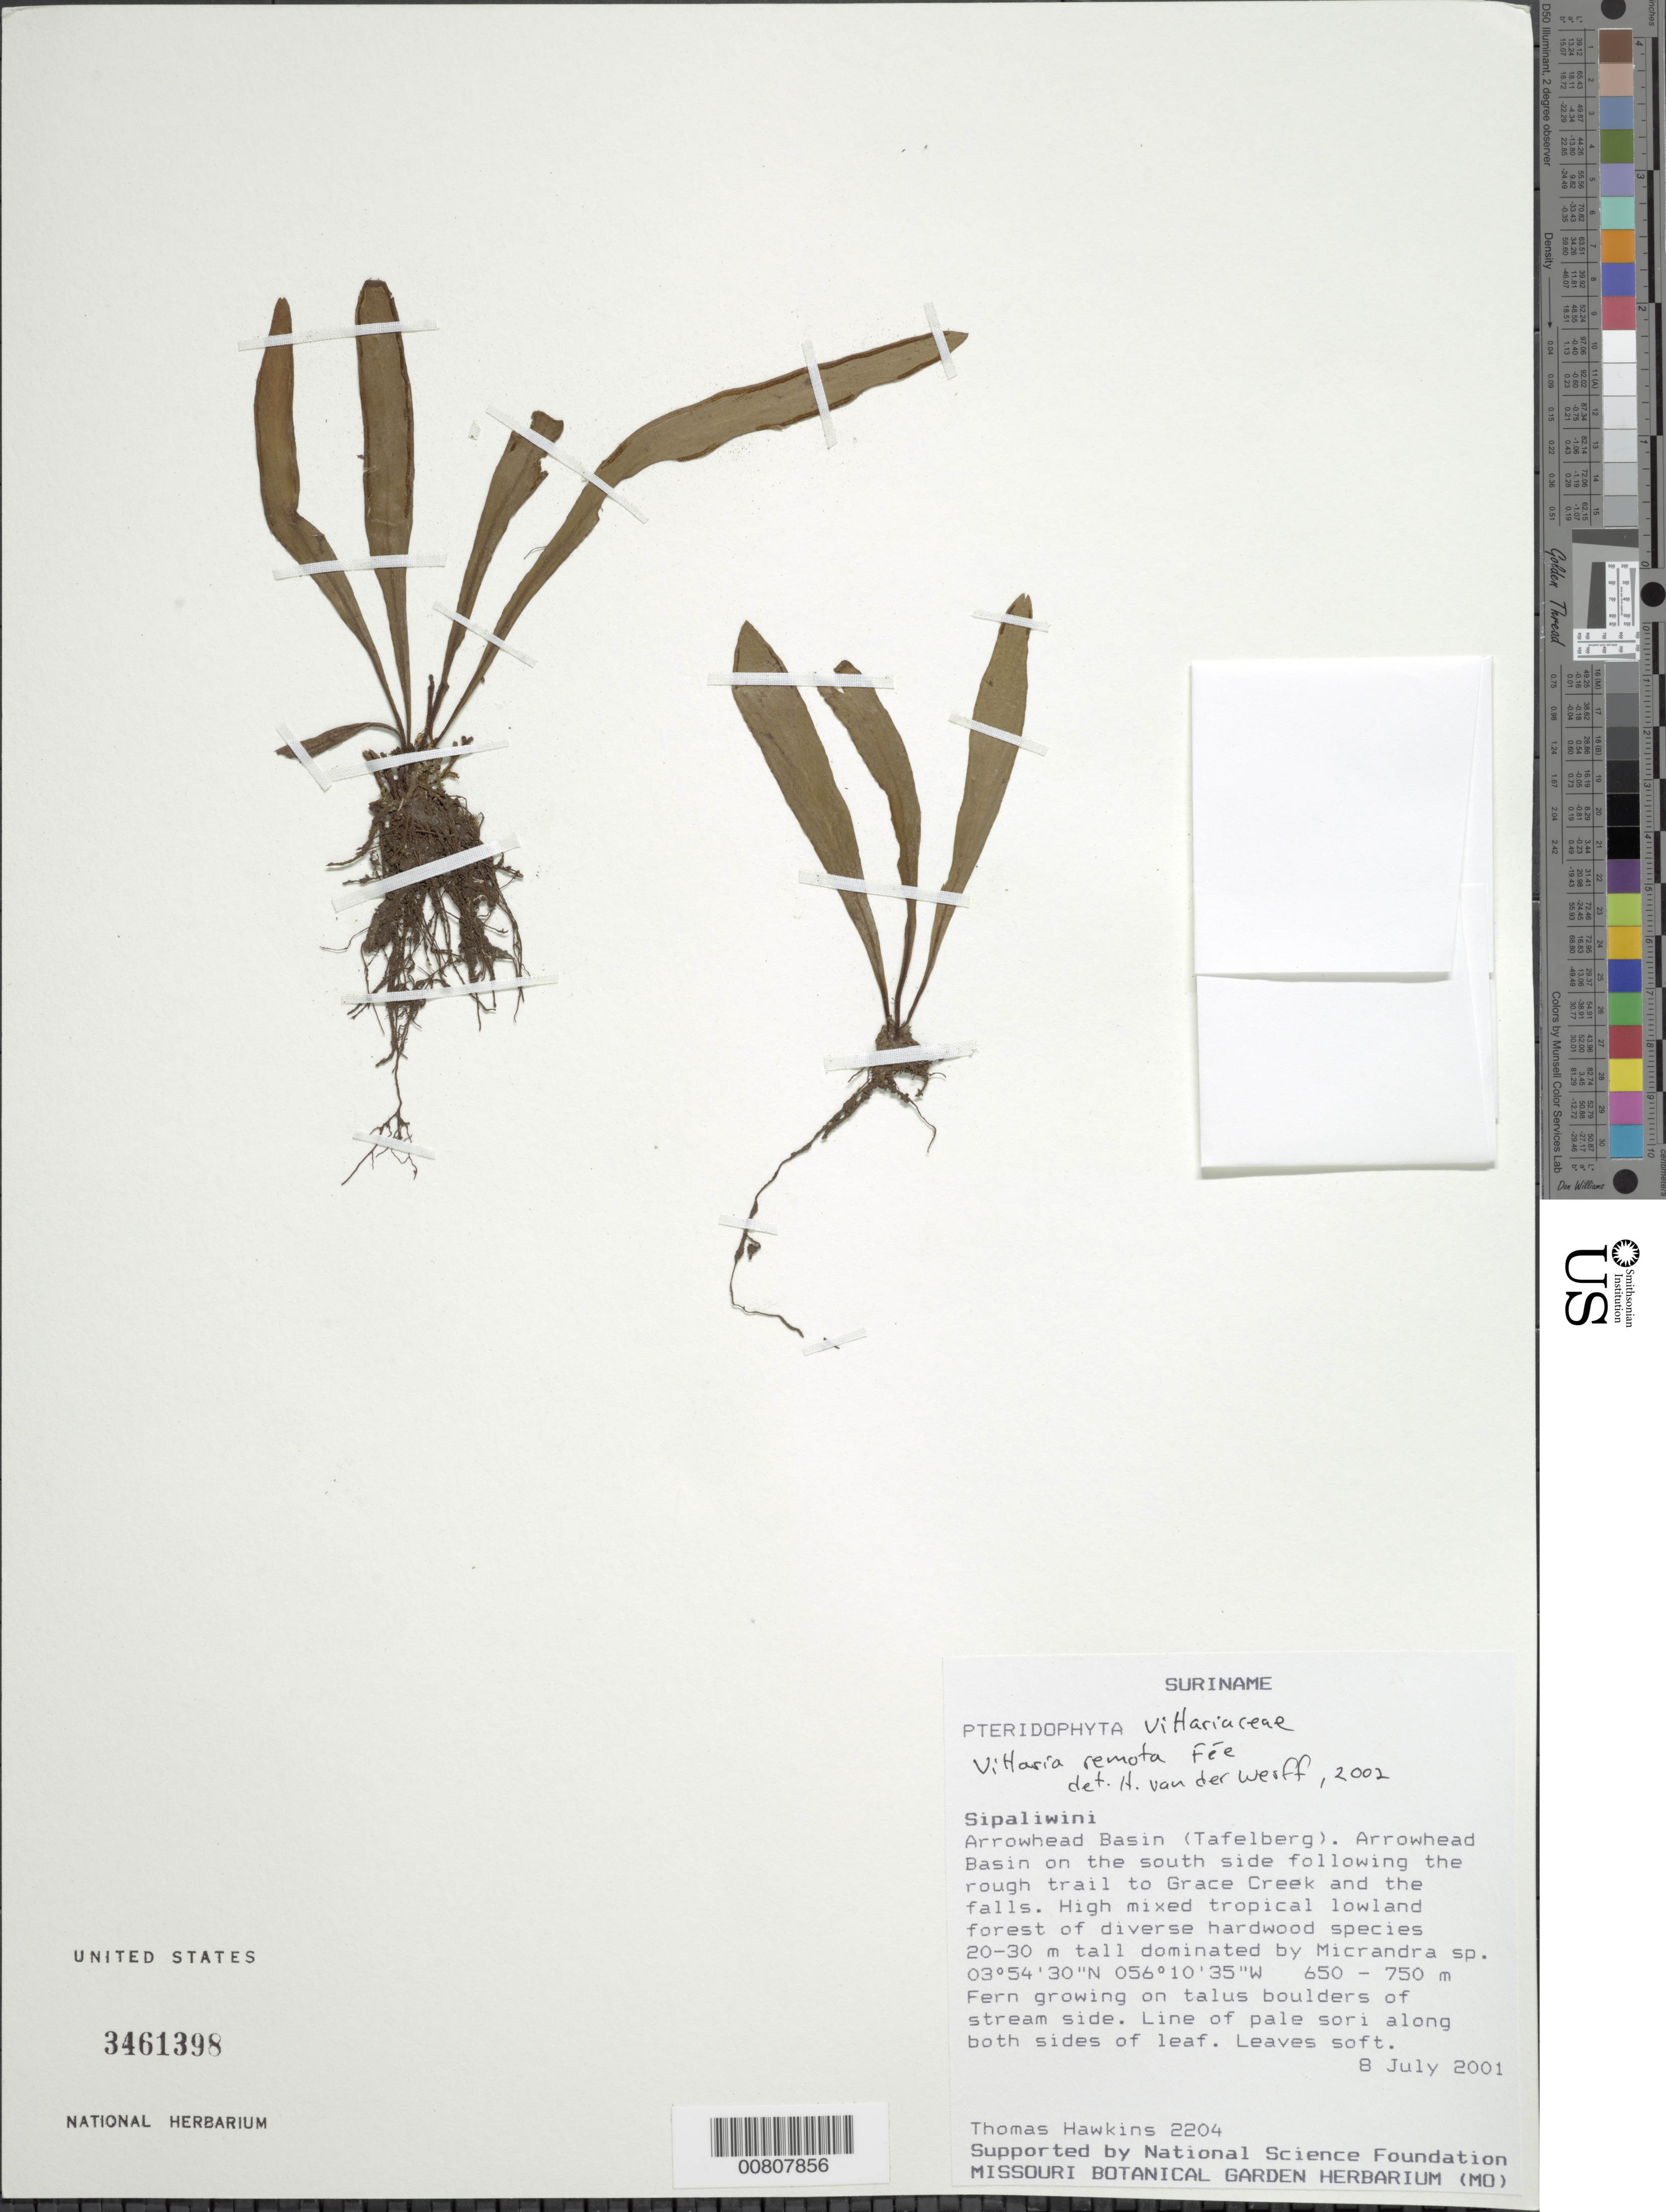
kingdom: Plantae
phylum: Tracheophyta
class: Polypodiopsida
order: Polypodiales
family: Pteridaceae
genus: Vittaria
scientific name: Vittaria remota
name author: Fée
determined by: van der Werff, H., (MO), Missouri Botanical Garden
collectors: T. Hawkins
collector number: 2204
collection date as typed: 8-Jul-01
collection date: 2001-07-08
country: Suriname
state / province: Sipaliwini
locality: Tafelberg (Table Mountain), Arrowhead Basin, south side following the rough trail to Grace Creek and the falls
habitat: High mixed tropical lowland forest of diverse hardwood species 20-30 m tall dominated by Micrandra sp.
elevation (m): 650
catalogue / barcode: US 3461398